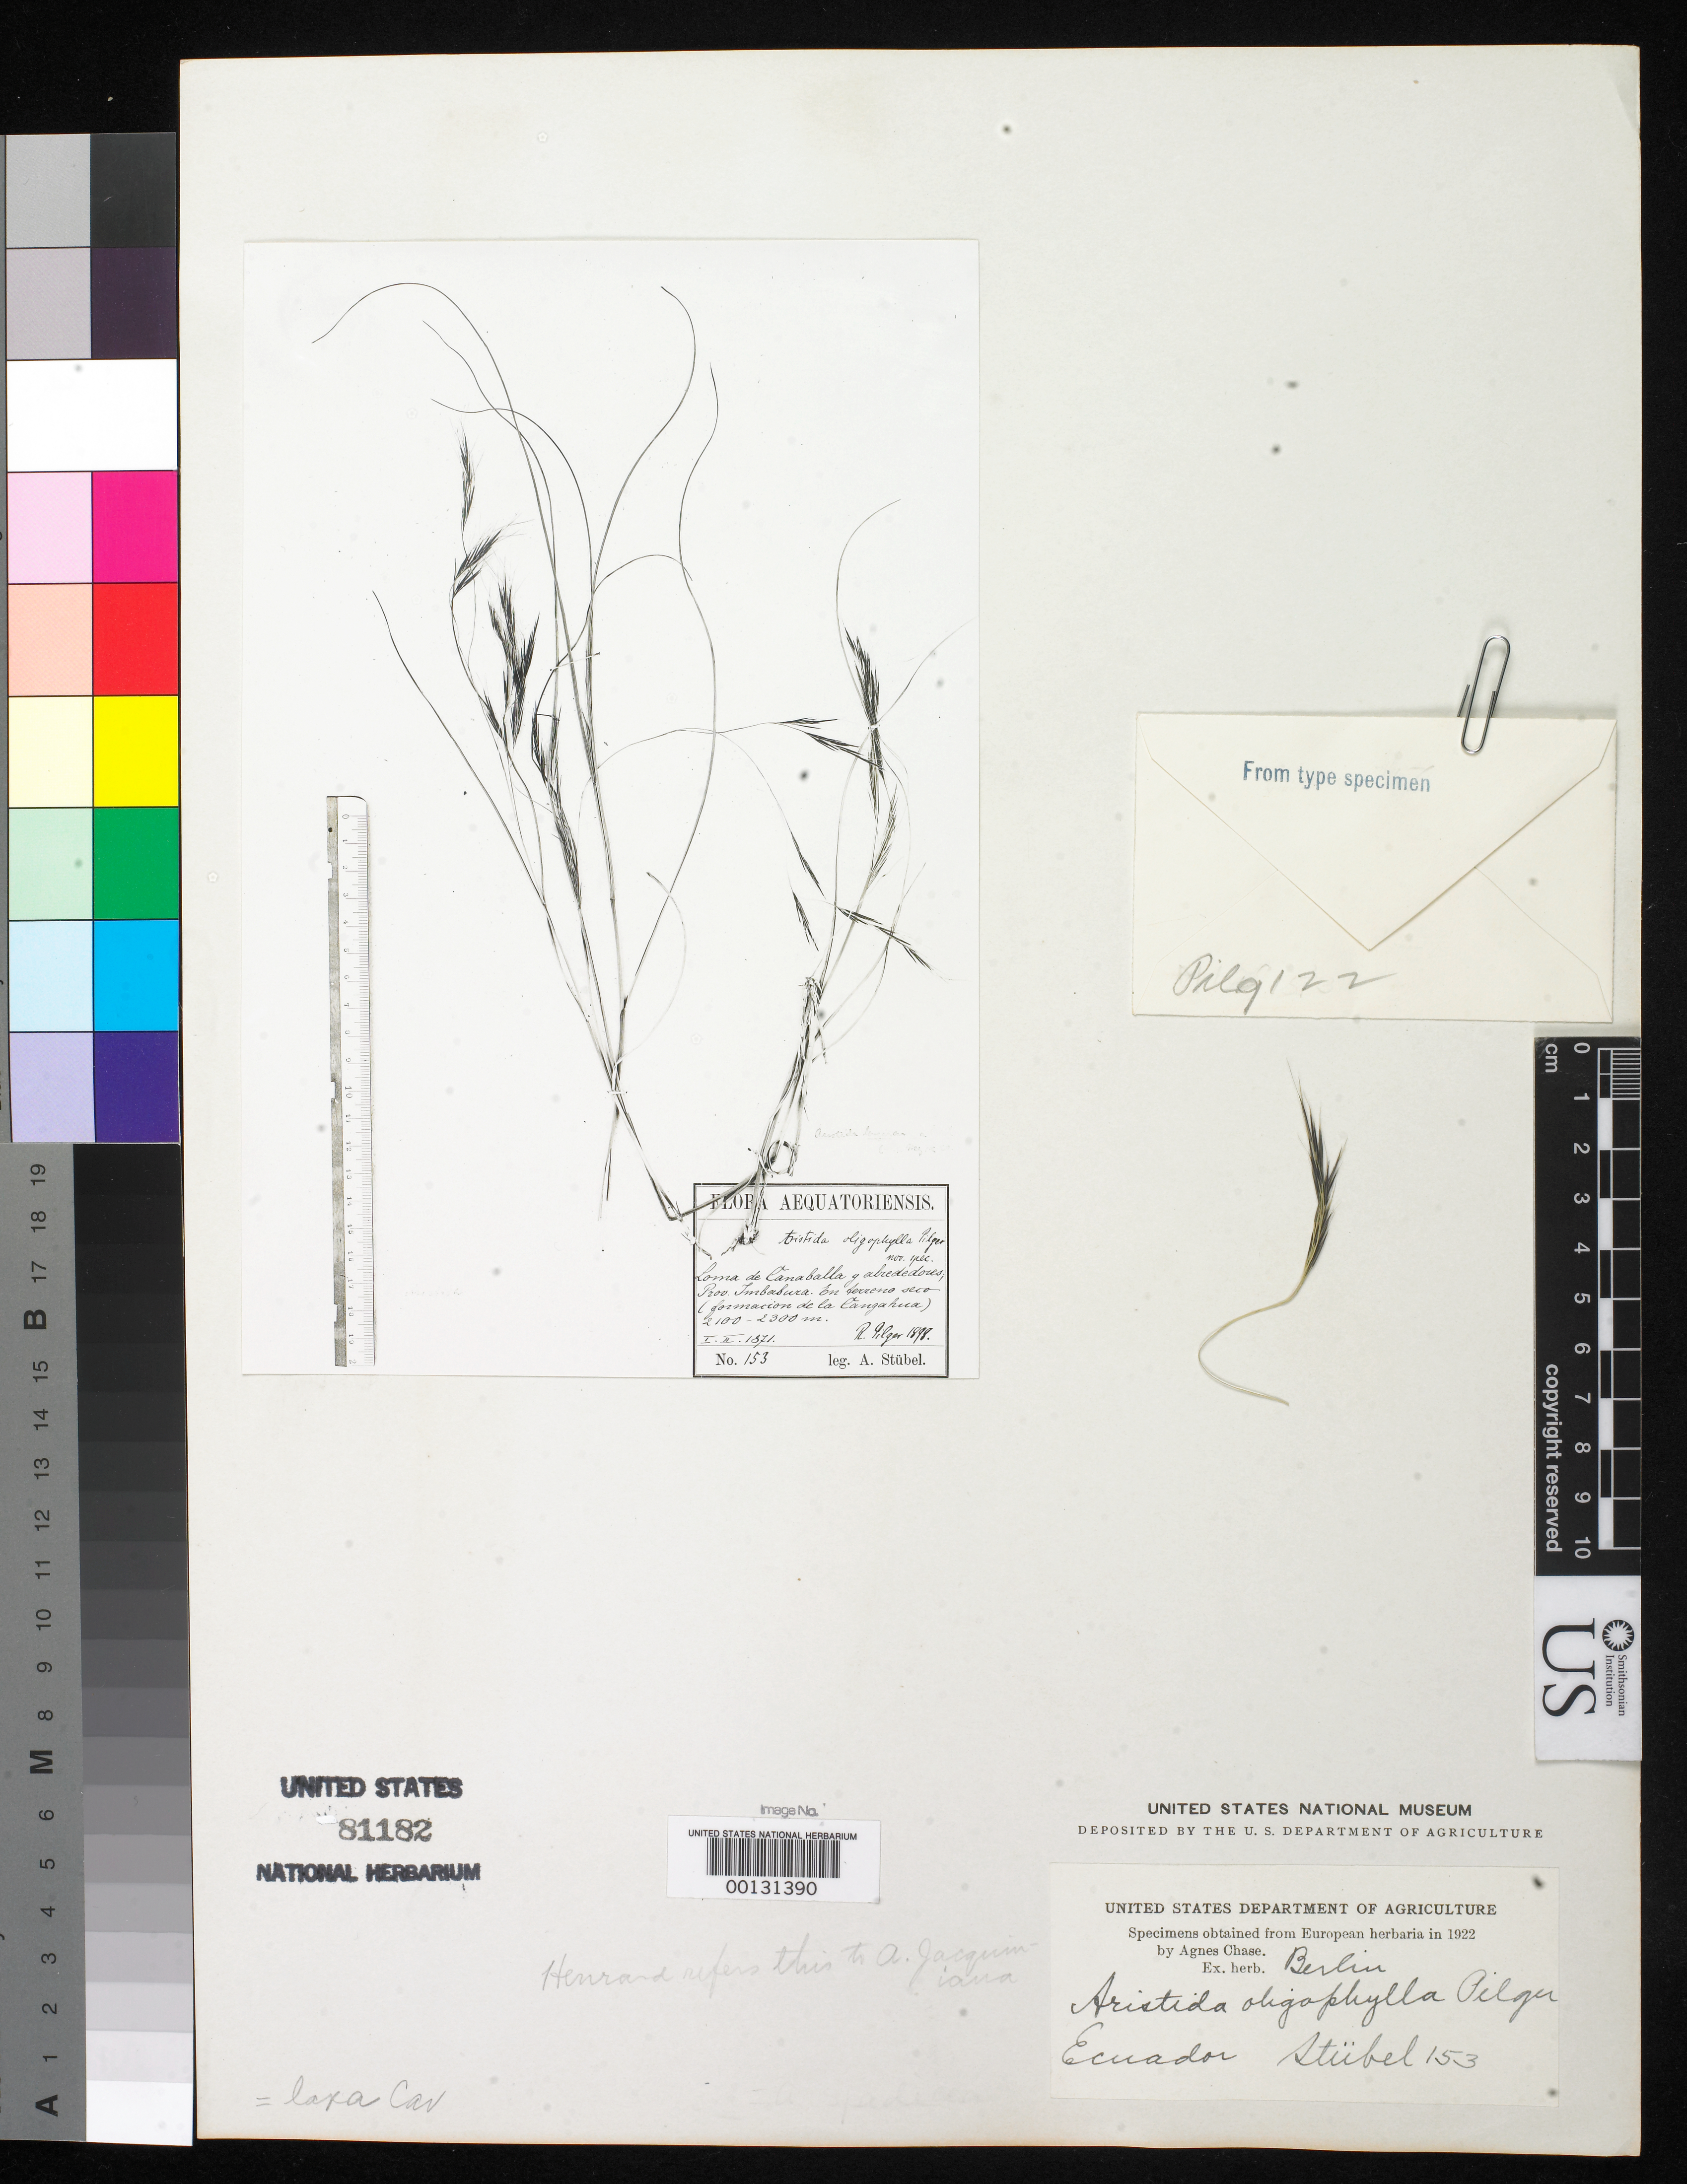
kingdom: Plantae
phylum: Tracheophyta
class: Liliopsida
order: Poales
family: Poaceae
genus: Aristida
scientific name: Aristida oligophylla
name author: Pilg.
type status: Type Fragment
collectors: M. Stuebel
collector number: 153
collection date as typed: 01 Feb 1871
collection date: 1871-02-01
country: Ecuador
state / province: Imbabura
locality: At Loma de Canaballa.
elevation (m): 2100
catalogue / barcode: US 81182